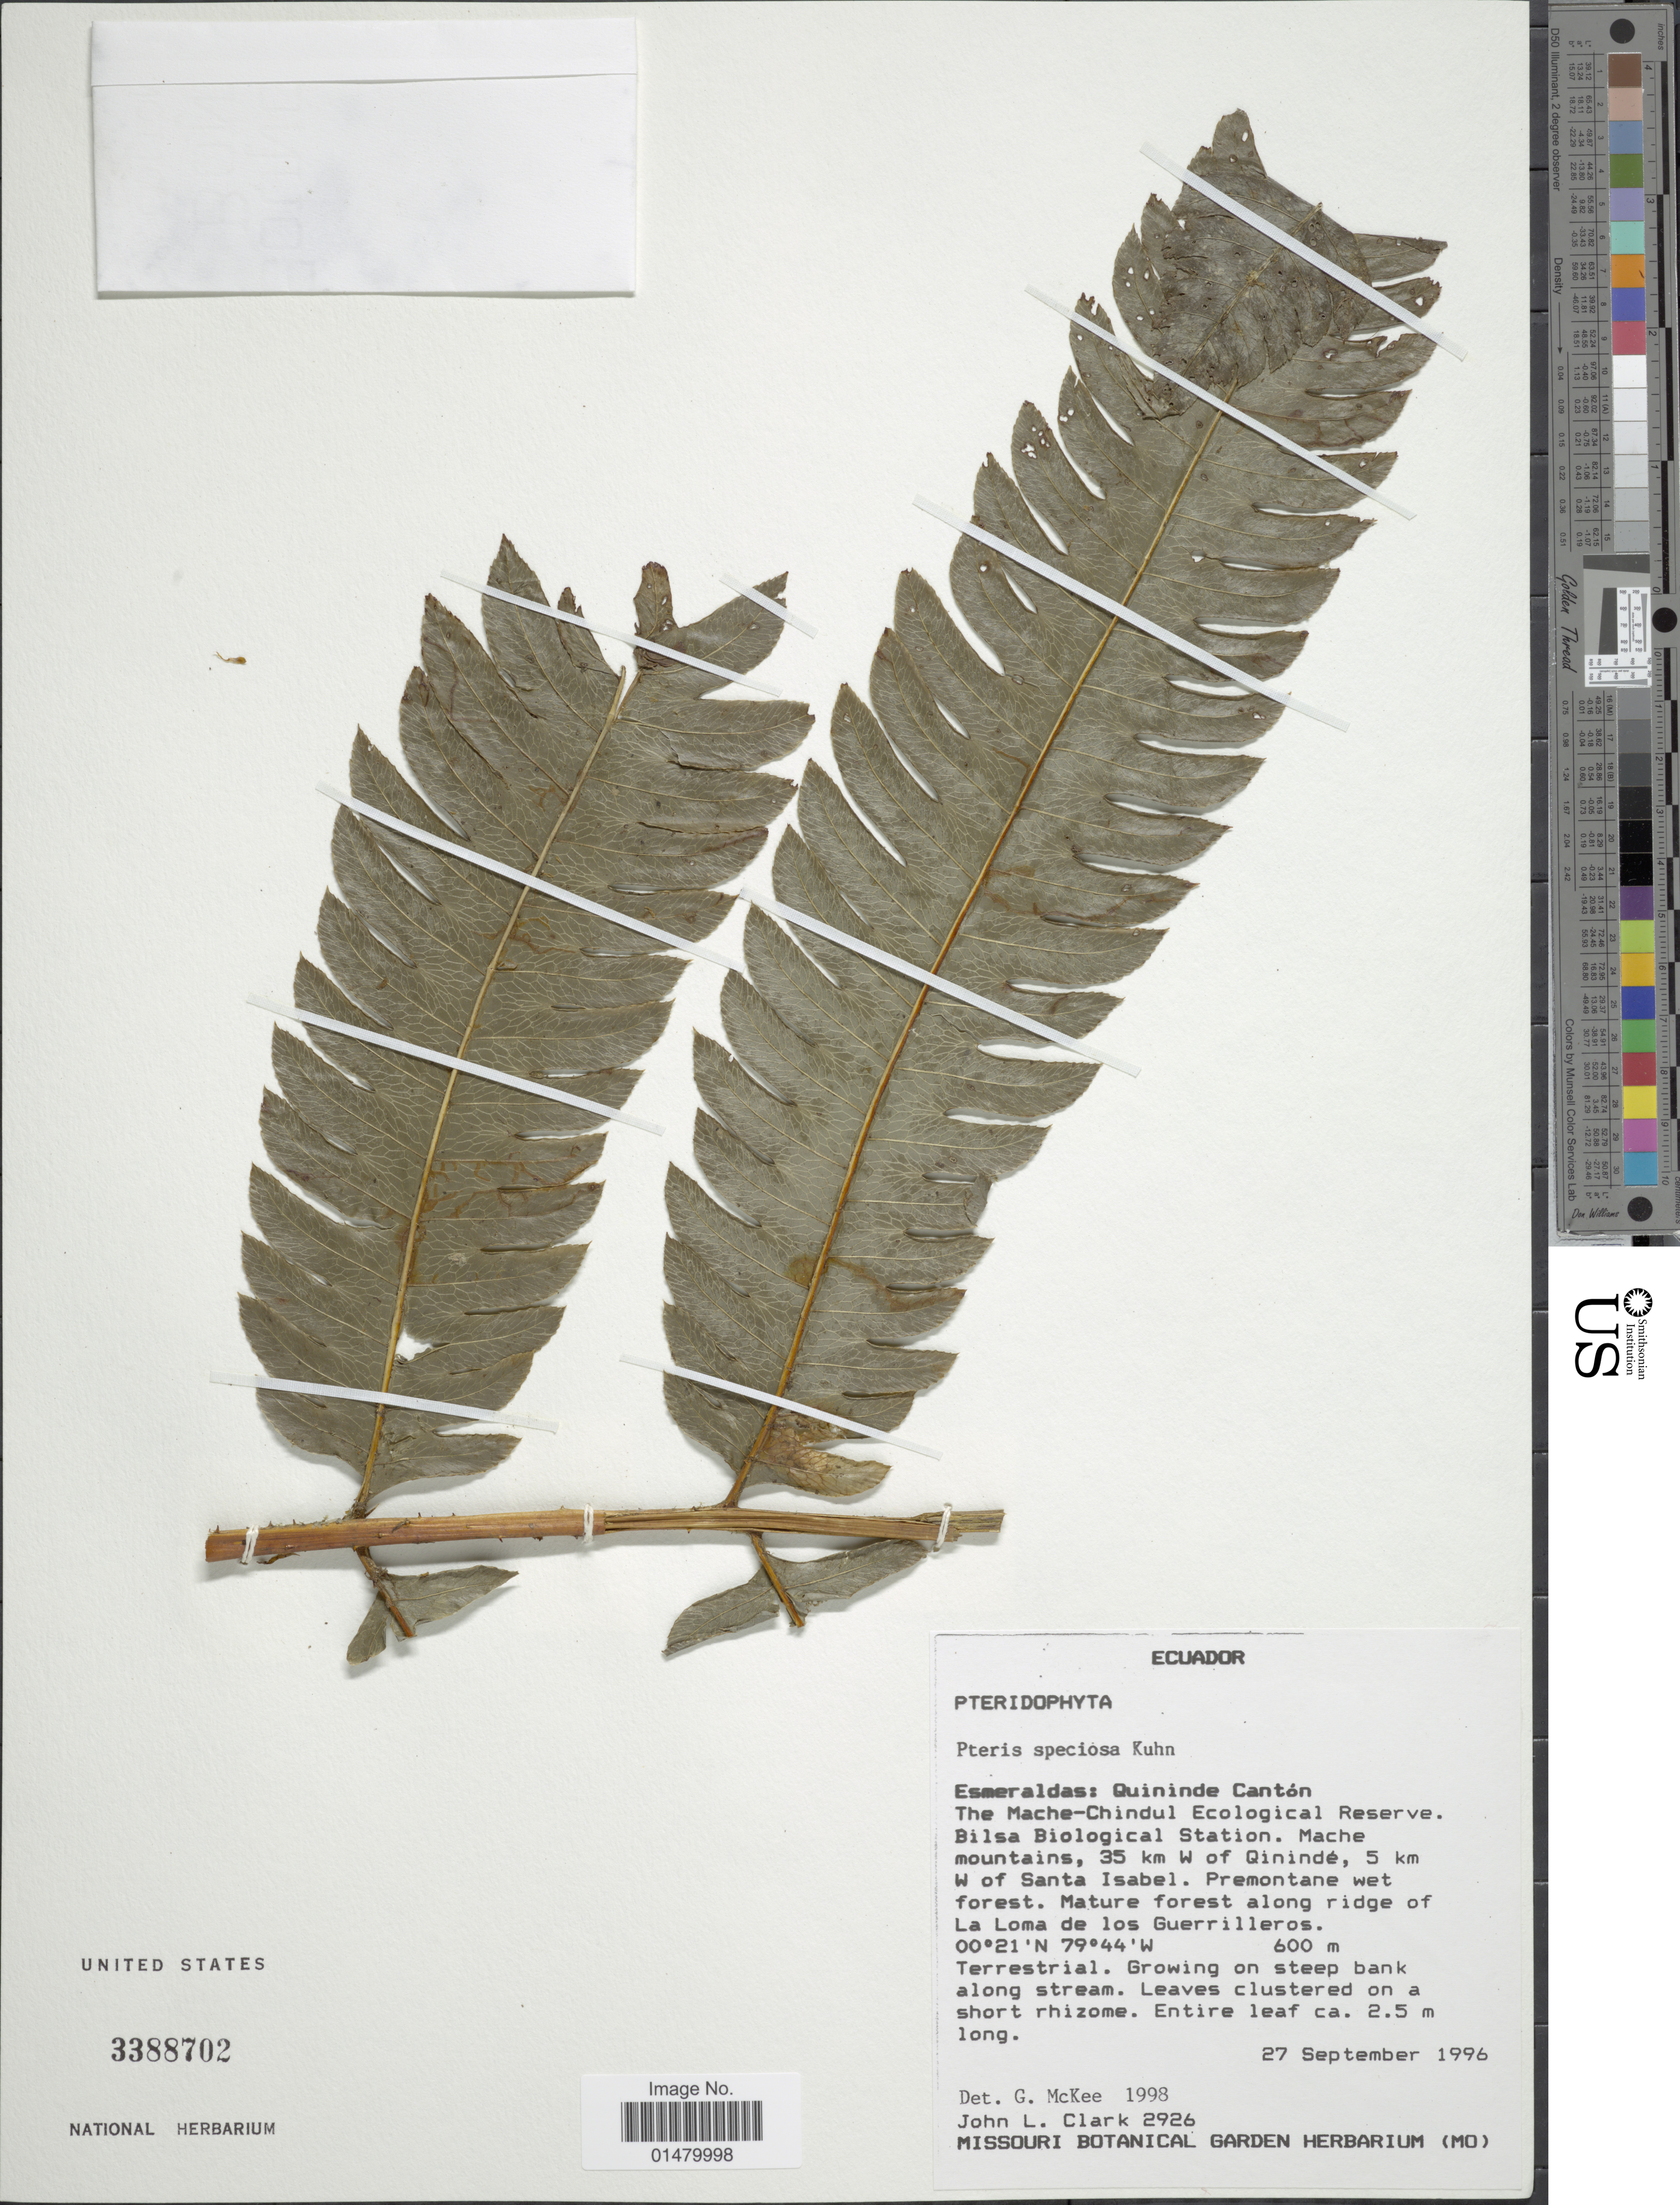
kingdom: Plantae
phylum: Tracheophyta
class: Polypodiopsida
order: Polypodiales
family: Pteridaceae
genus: Pteris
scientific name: Pteris speciosa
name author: Mett. ex Kuhn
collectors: J. L. Clark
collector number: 2926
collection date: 1996-09-27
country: Ecuador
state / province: Esmeraldas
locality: Quininde Canton. The Mache-Chindul Ecological Reserve. Bilsa Biological Station. Mache mountains, 35 km W of Qininde, 5 km W of Santa Isabel. Forest along ridge of La Loma de los Guerrilleros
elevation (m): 600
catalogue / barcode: US 3388702